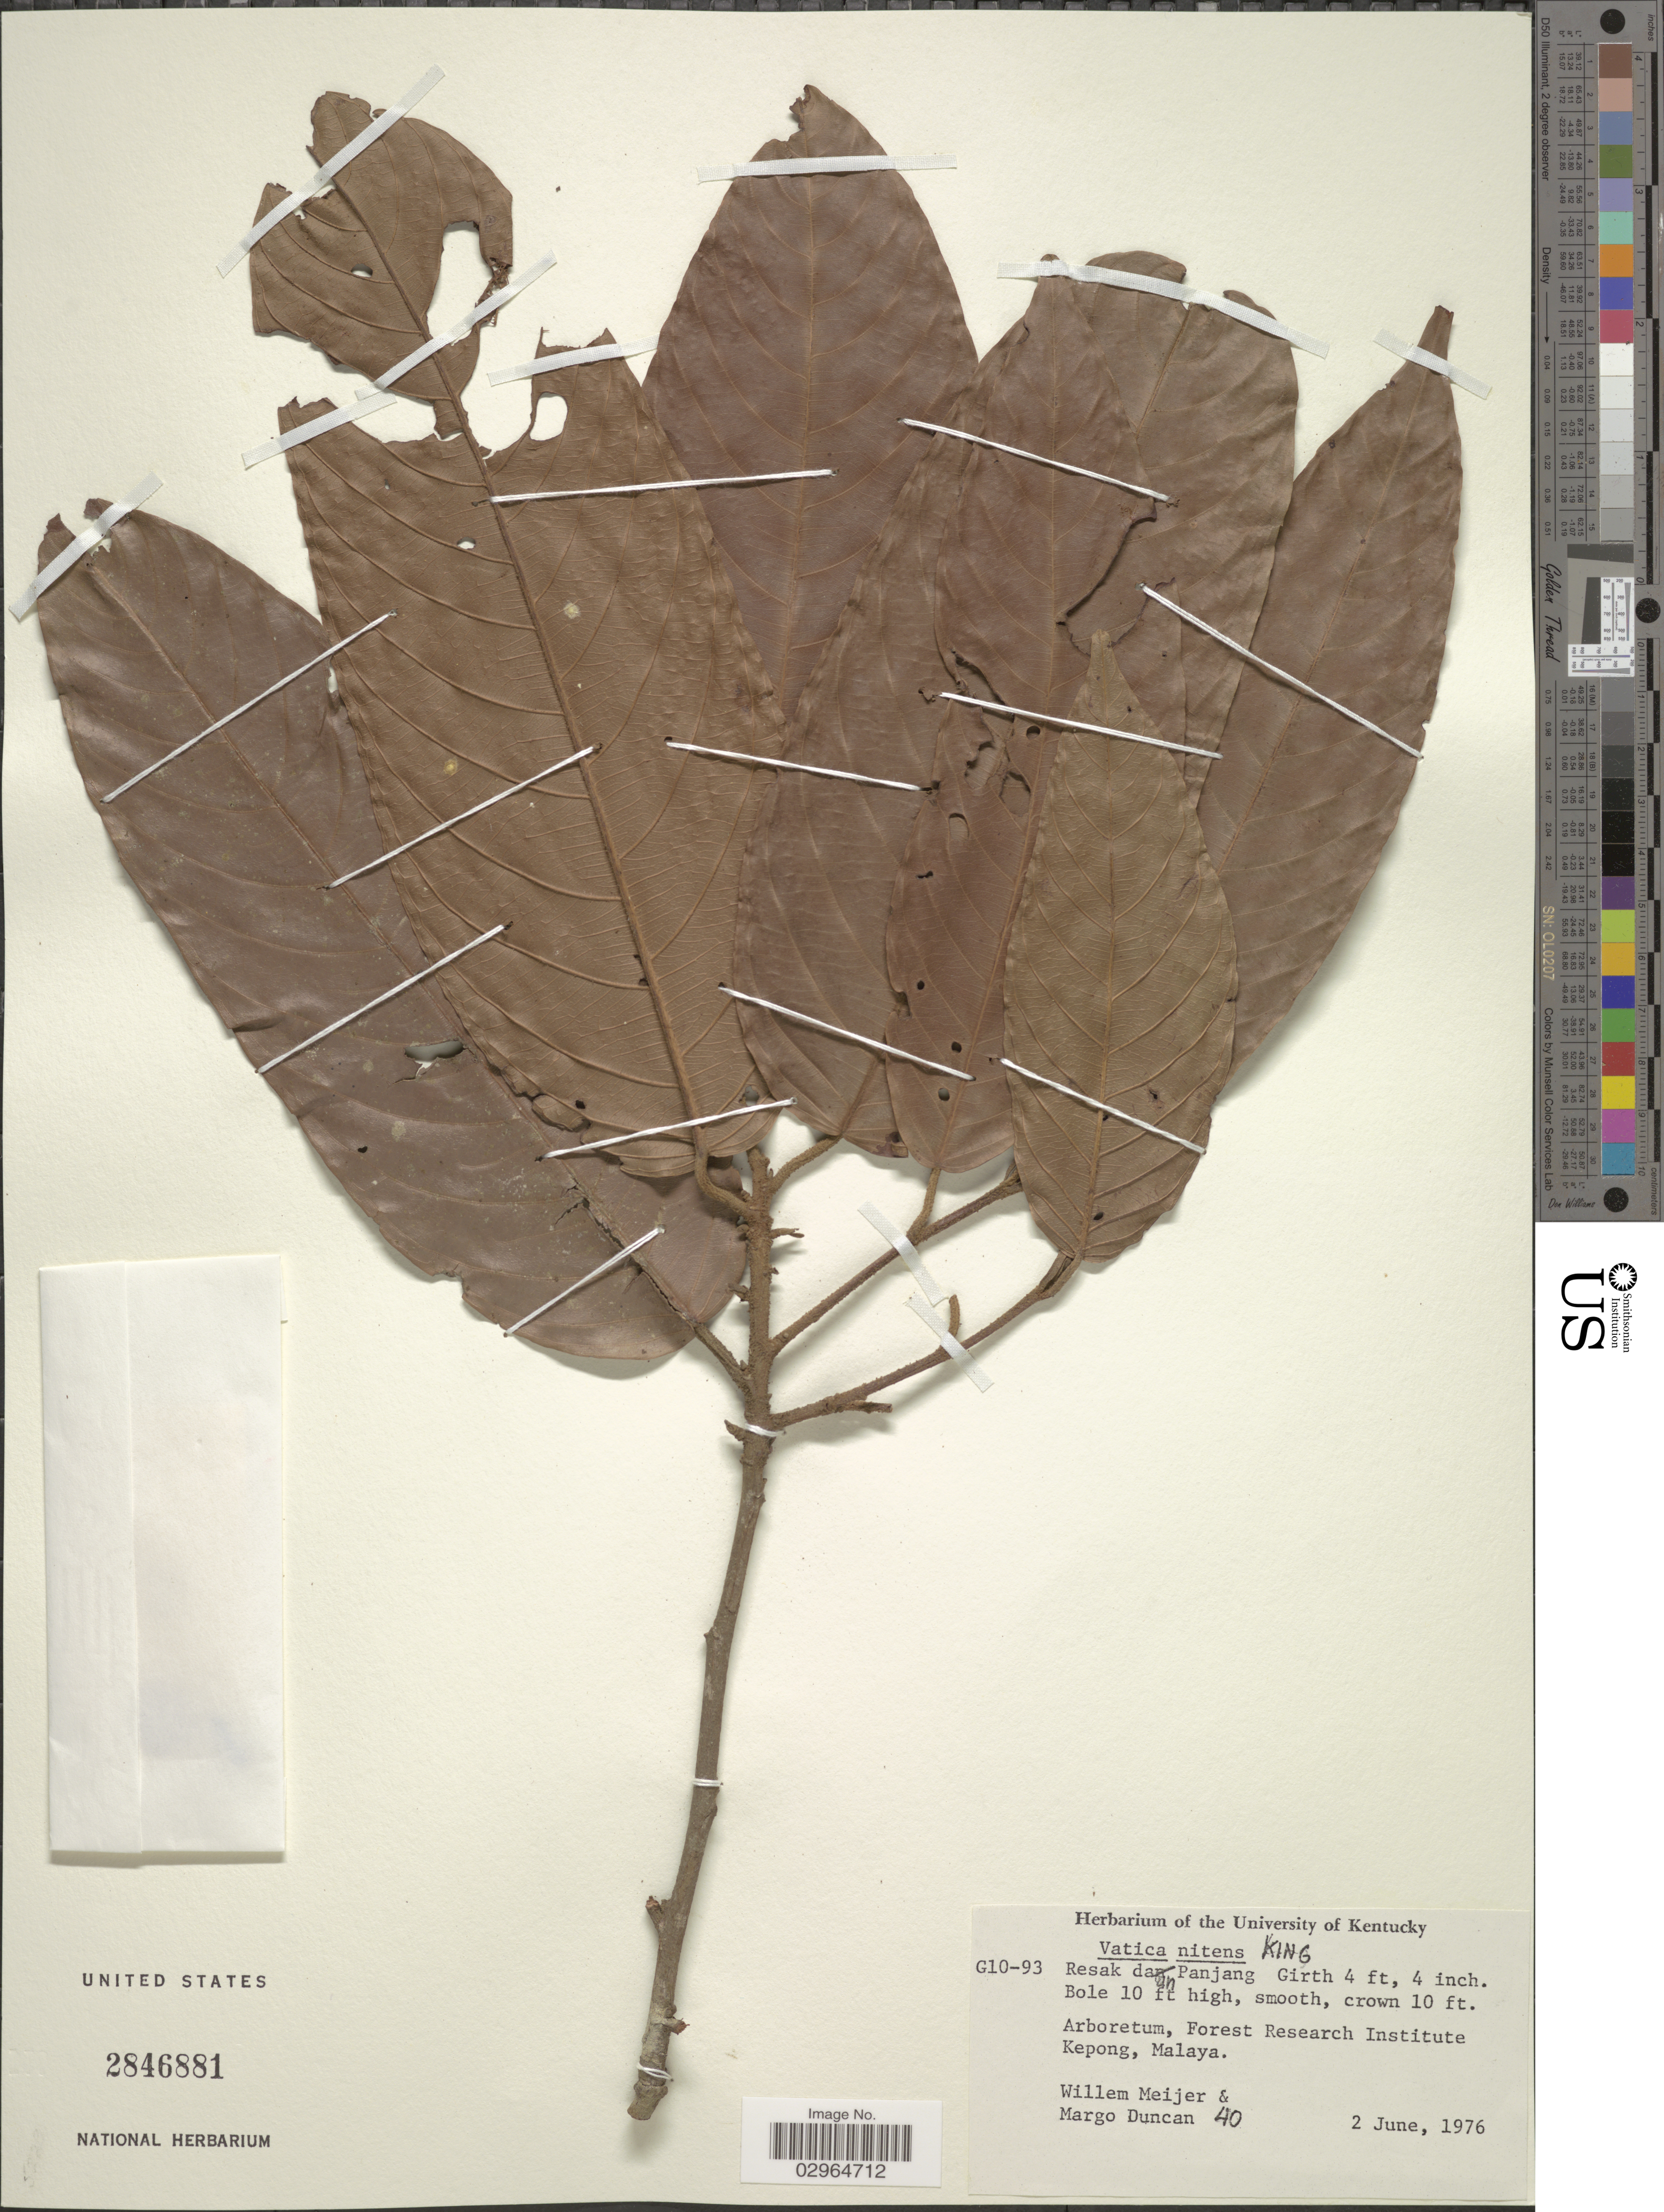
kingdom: Plantae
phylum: Tracheophyta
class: Magnoliopsida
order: Malvales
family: Dipterocarpaceae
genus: Vatica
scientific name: Vatica nitens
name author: King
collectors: W. Meijer & M. Duncan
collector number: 40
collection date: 1976-06-02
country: Malaysia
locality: Arboretum, Forest Research Institute Kepong, Malaya.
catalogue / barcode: US 2846881